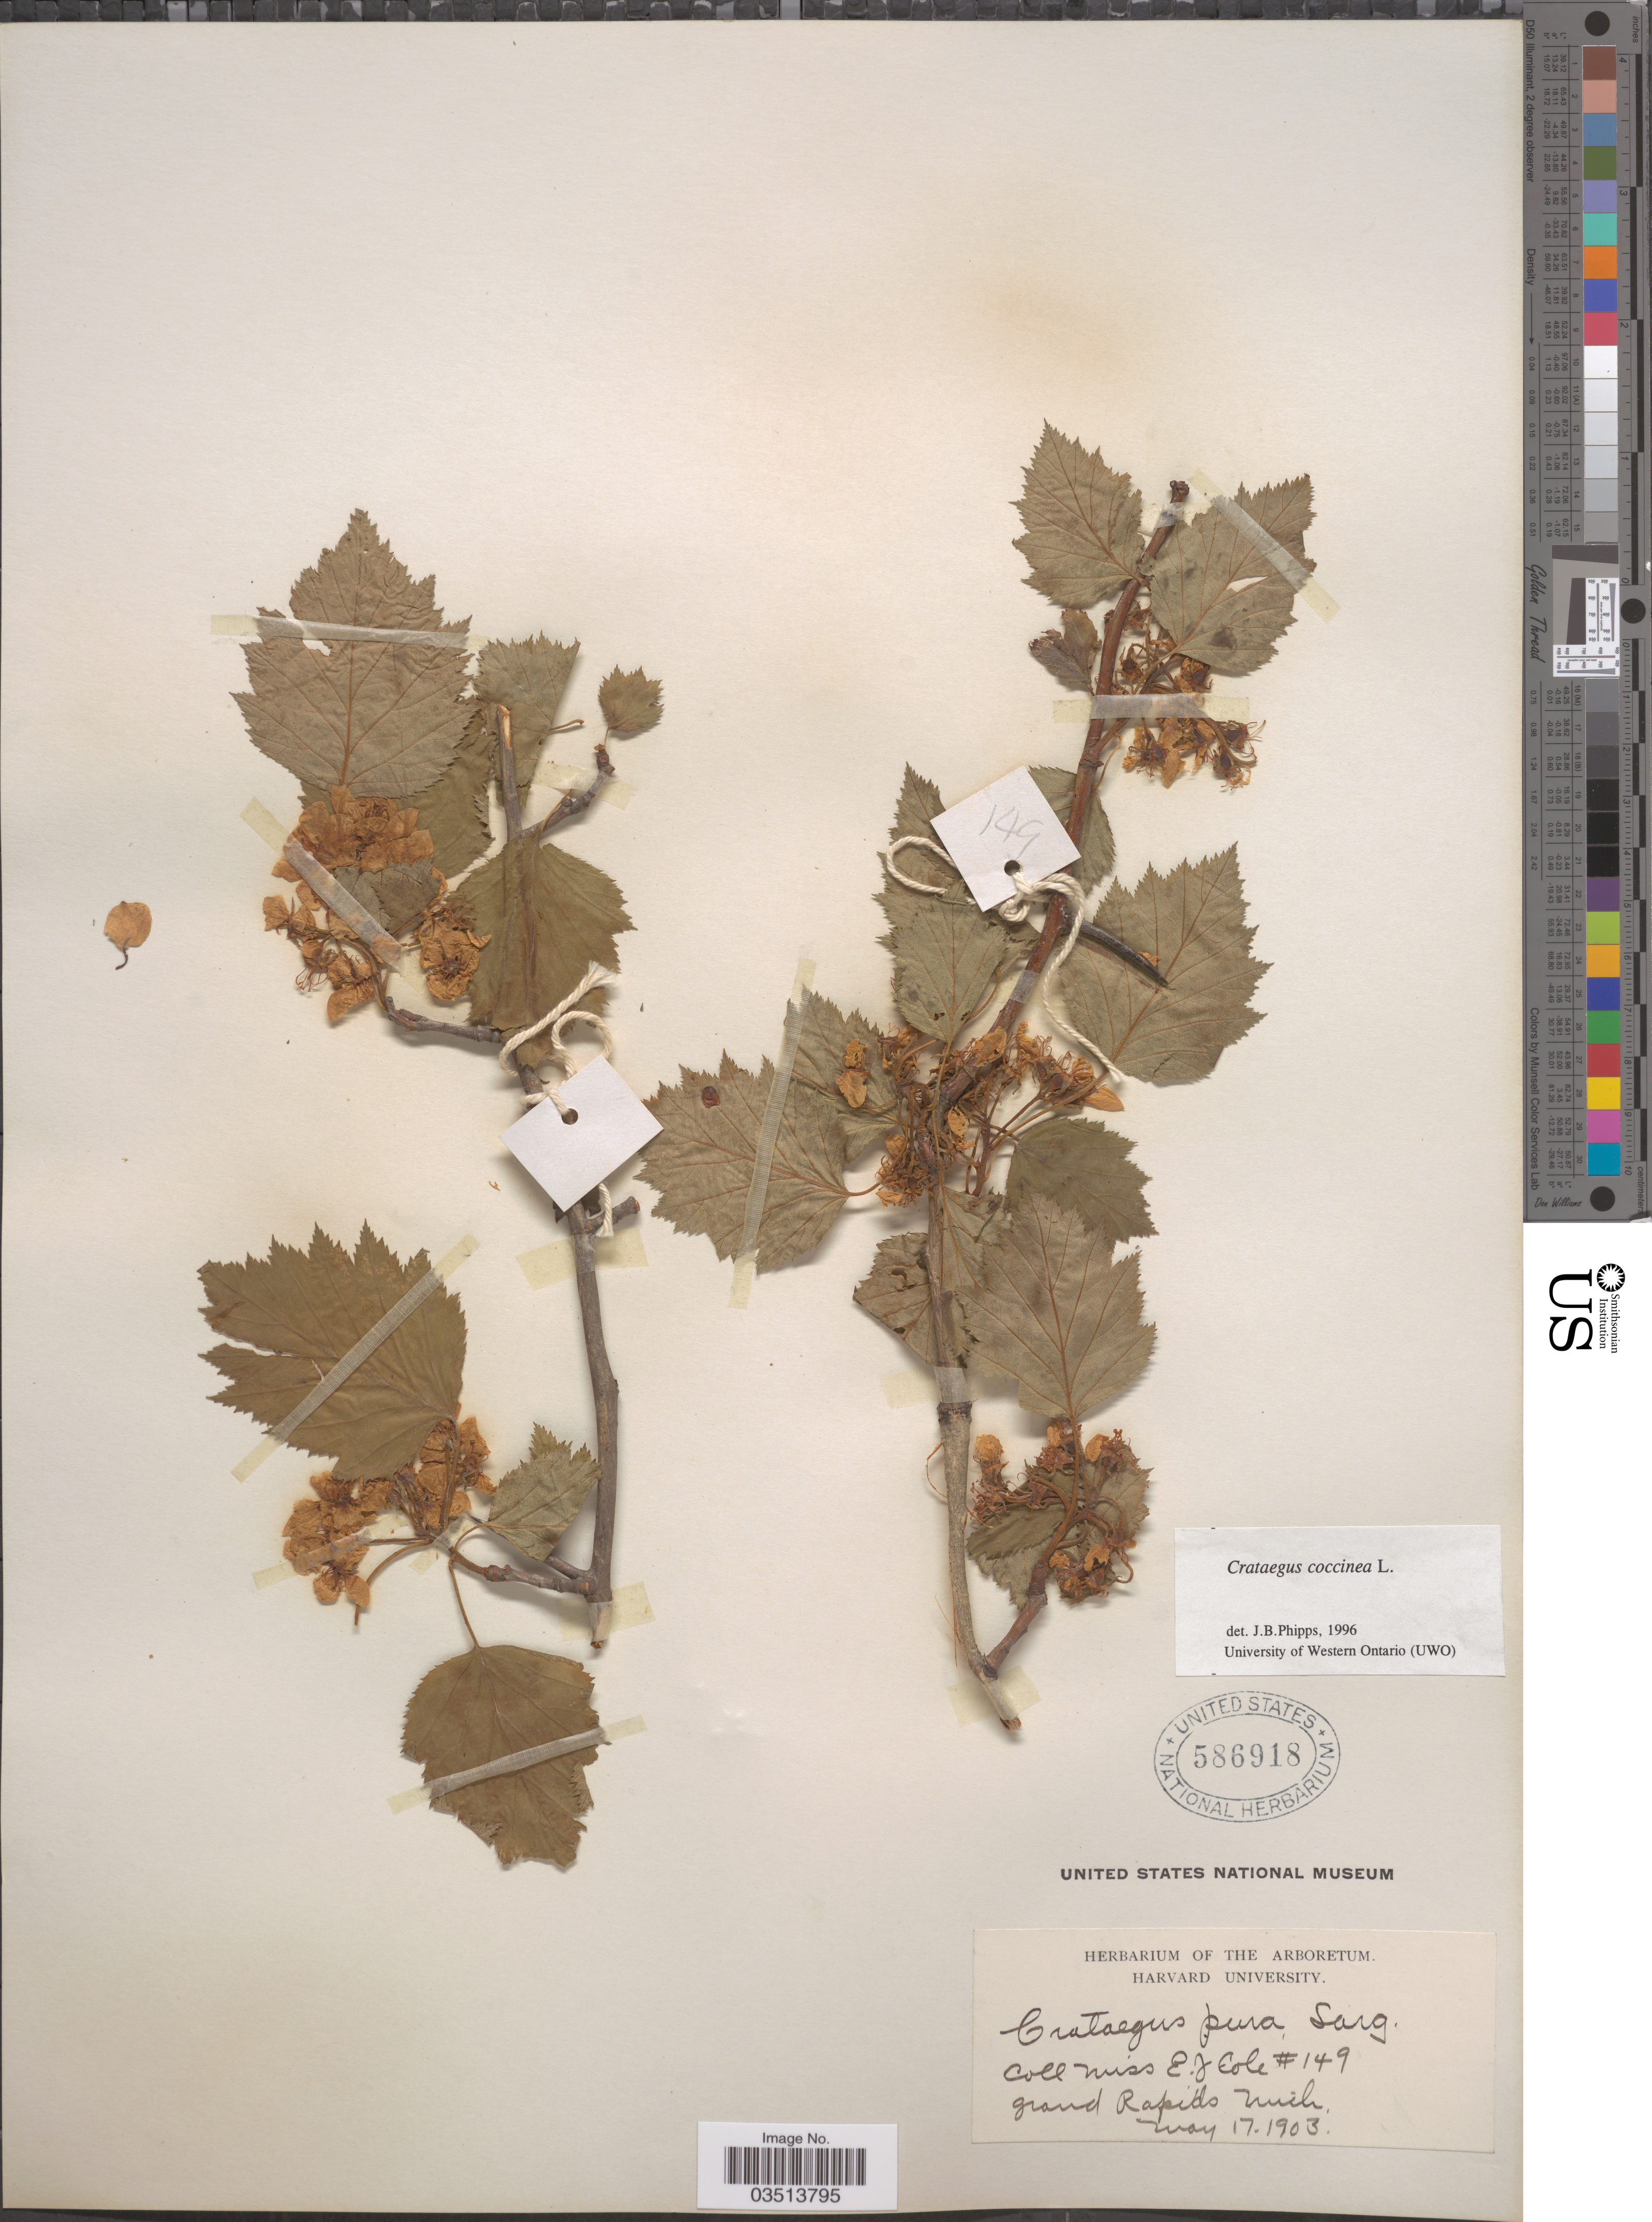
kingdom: Plantae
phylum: Tracheophyta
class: Magnoliopsida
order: Rosales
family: Rosaceae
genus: Crataegus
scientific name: Crataegus coccinea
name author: Ashe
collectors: E. Cole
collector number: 149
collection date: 1903-05-17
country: United States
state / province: Michigan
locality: Grand Rapids.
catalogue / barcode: US 586918